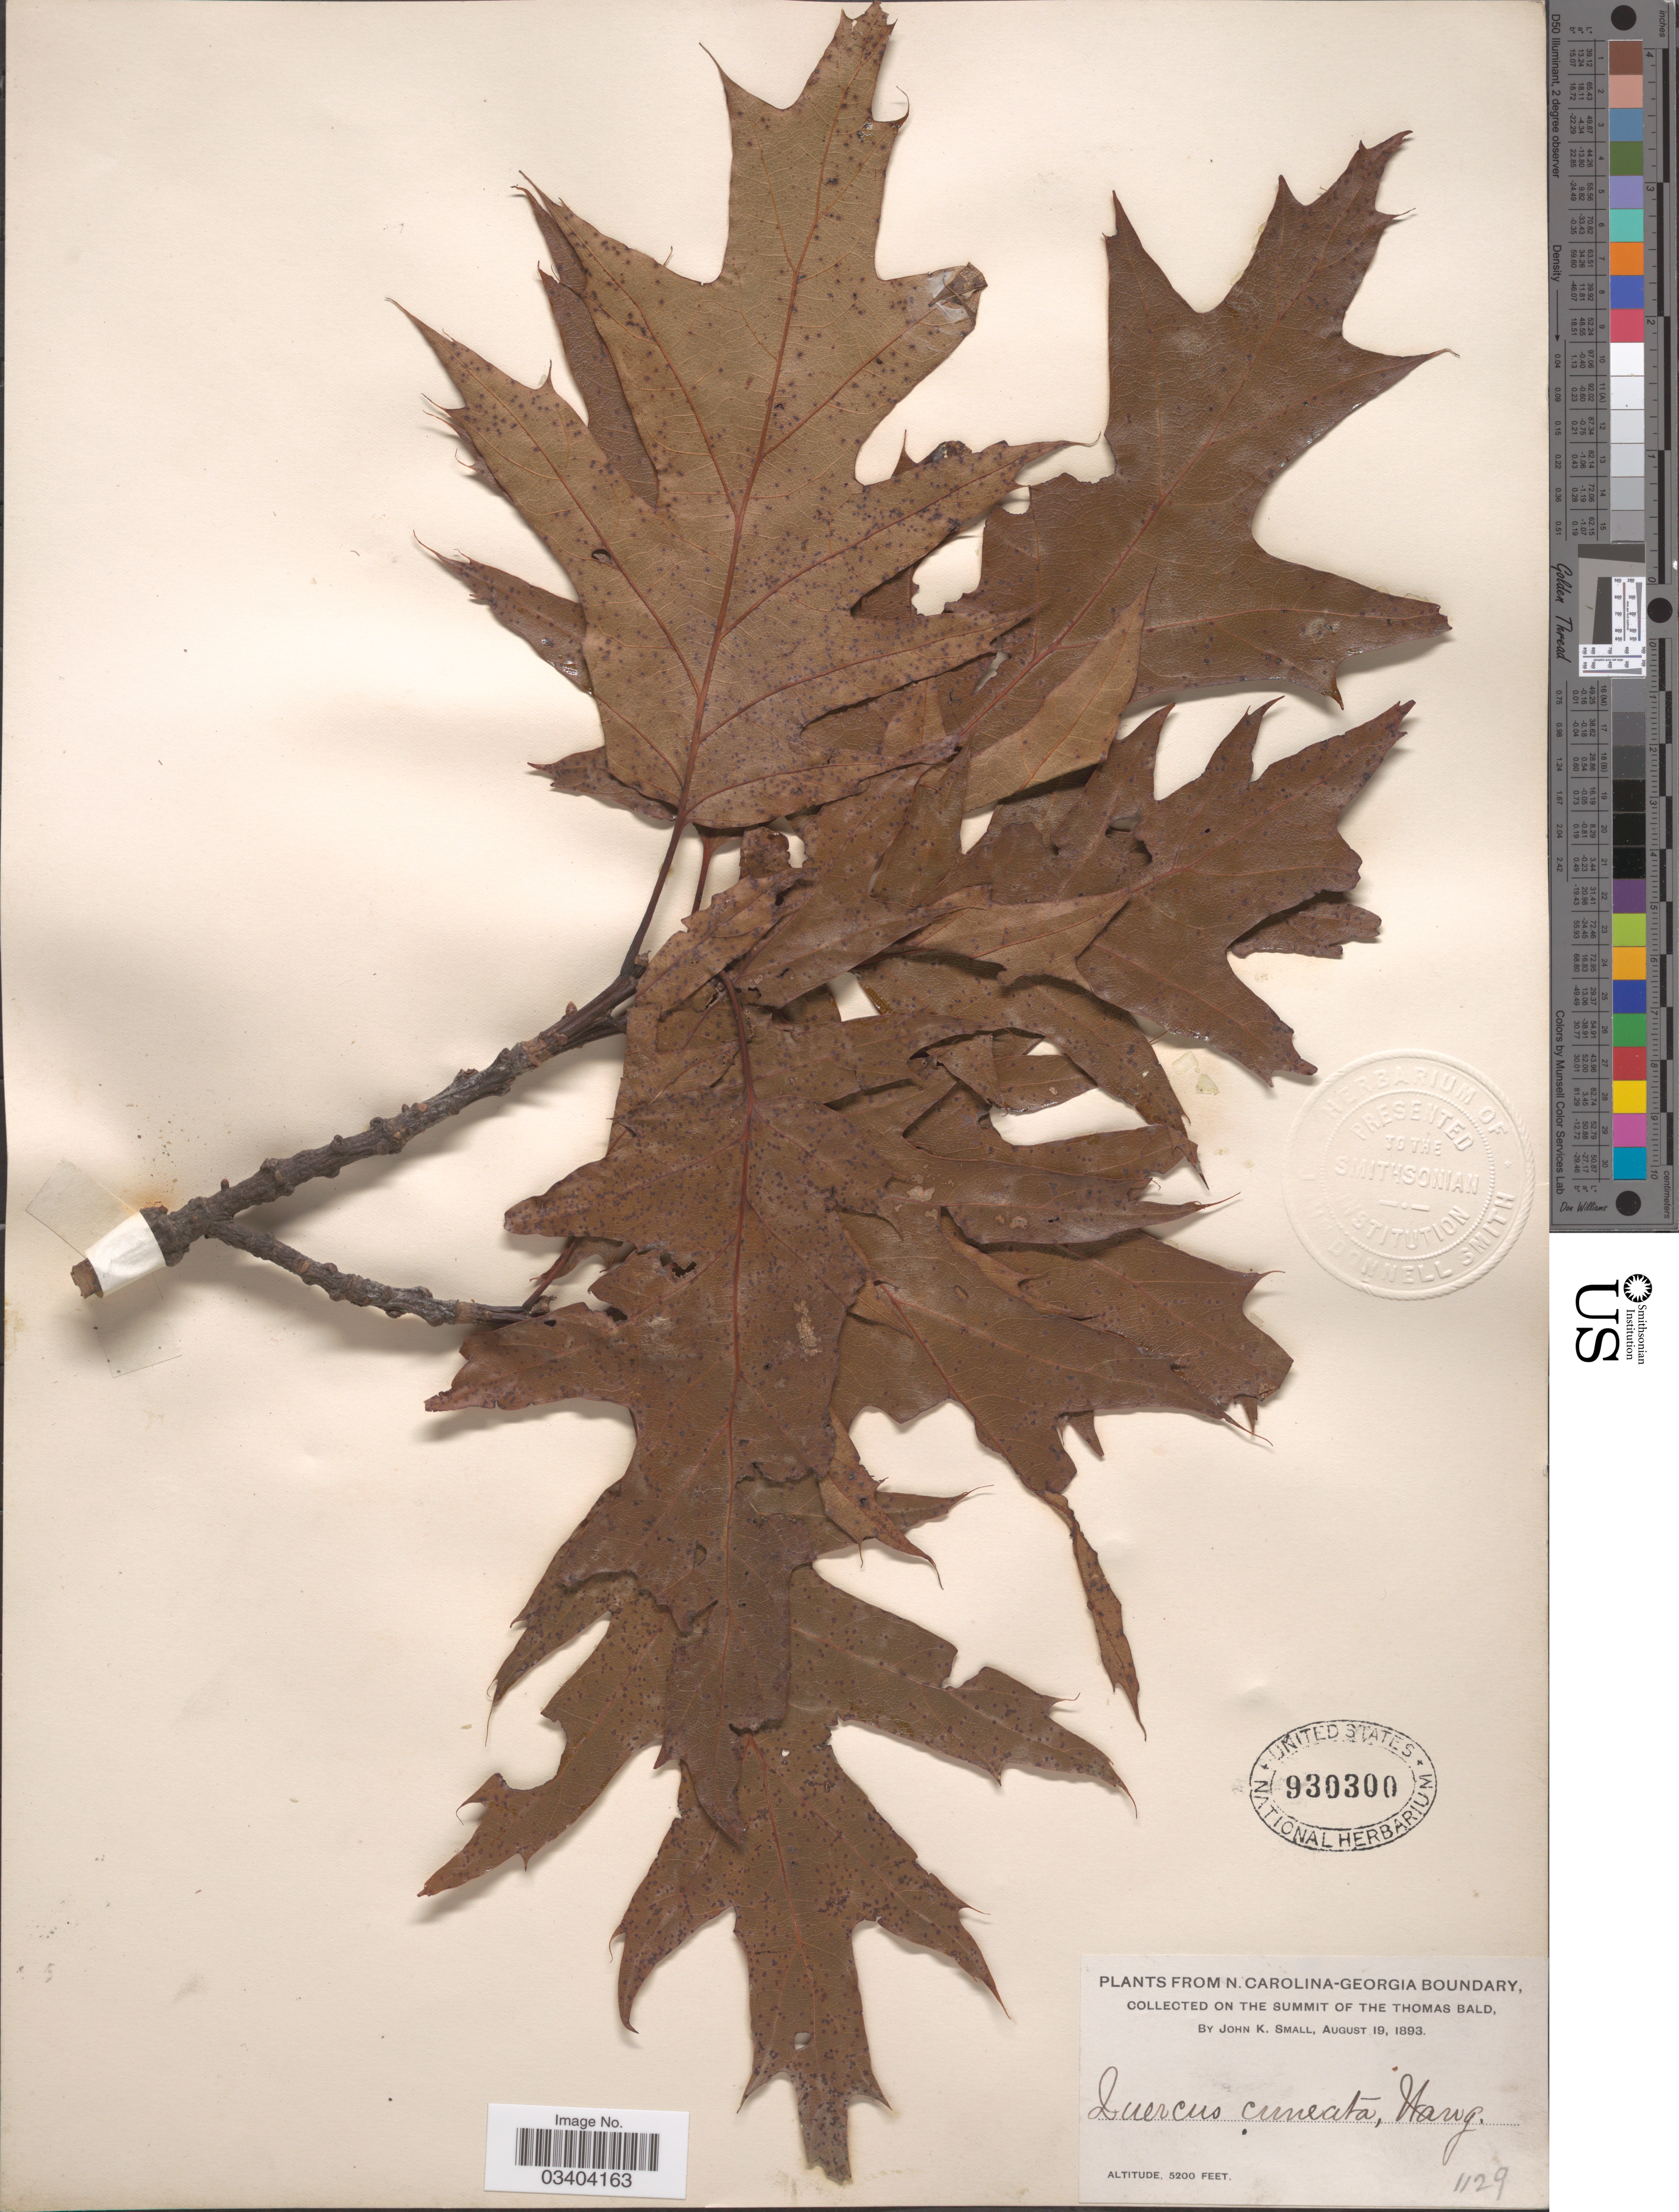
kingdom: Plantae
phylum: Tracheophyta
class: Magnoliopsida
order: Fagales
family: Fagaceae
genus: Quercus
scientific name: Quercus coccinea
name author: Münchh.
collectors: J. K. Small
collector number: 1129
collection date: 1893-08-19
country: United States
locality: N. Carolina-Georgia Boundary. On the summit of the Thomas Bald.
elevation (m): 1585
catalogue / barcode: US 930300